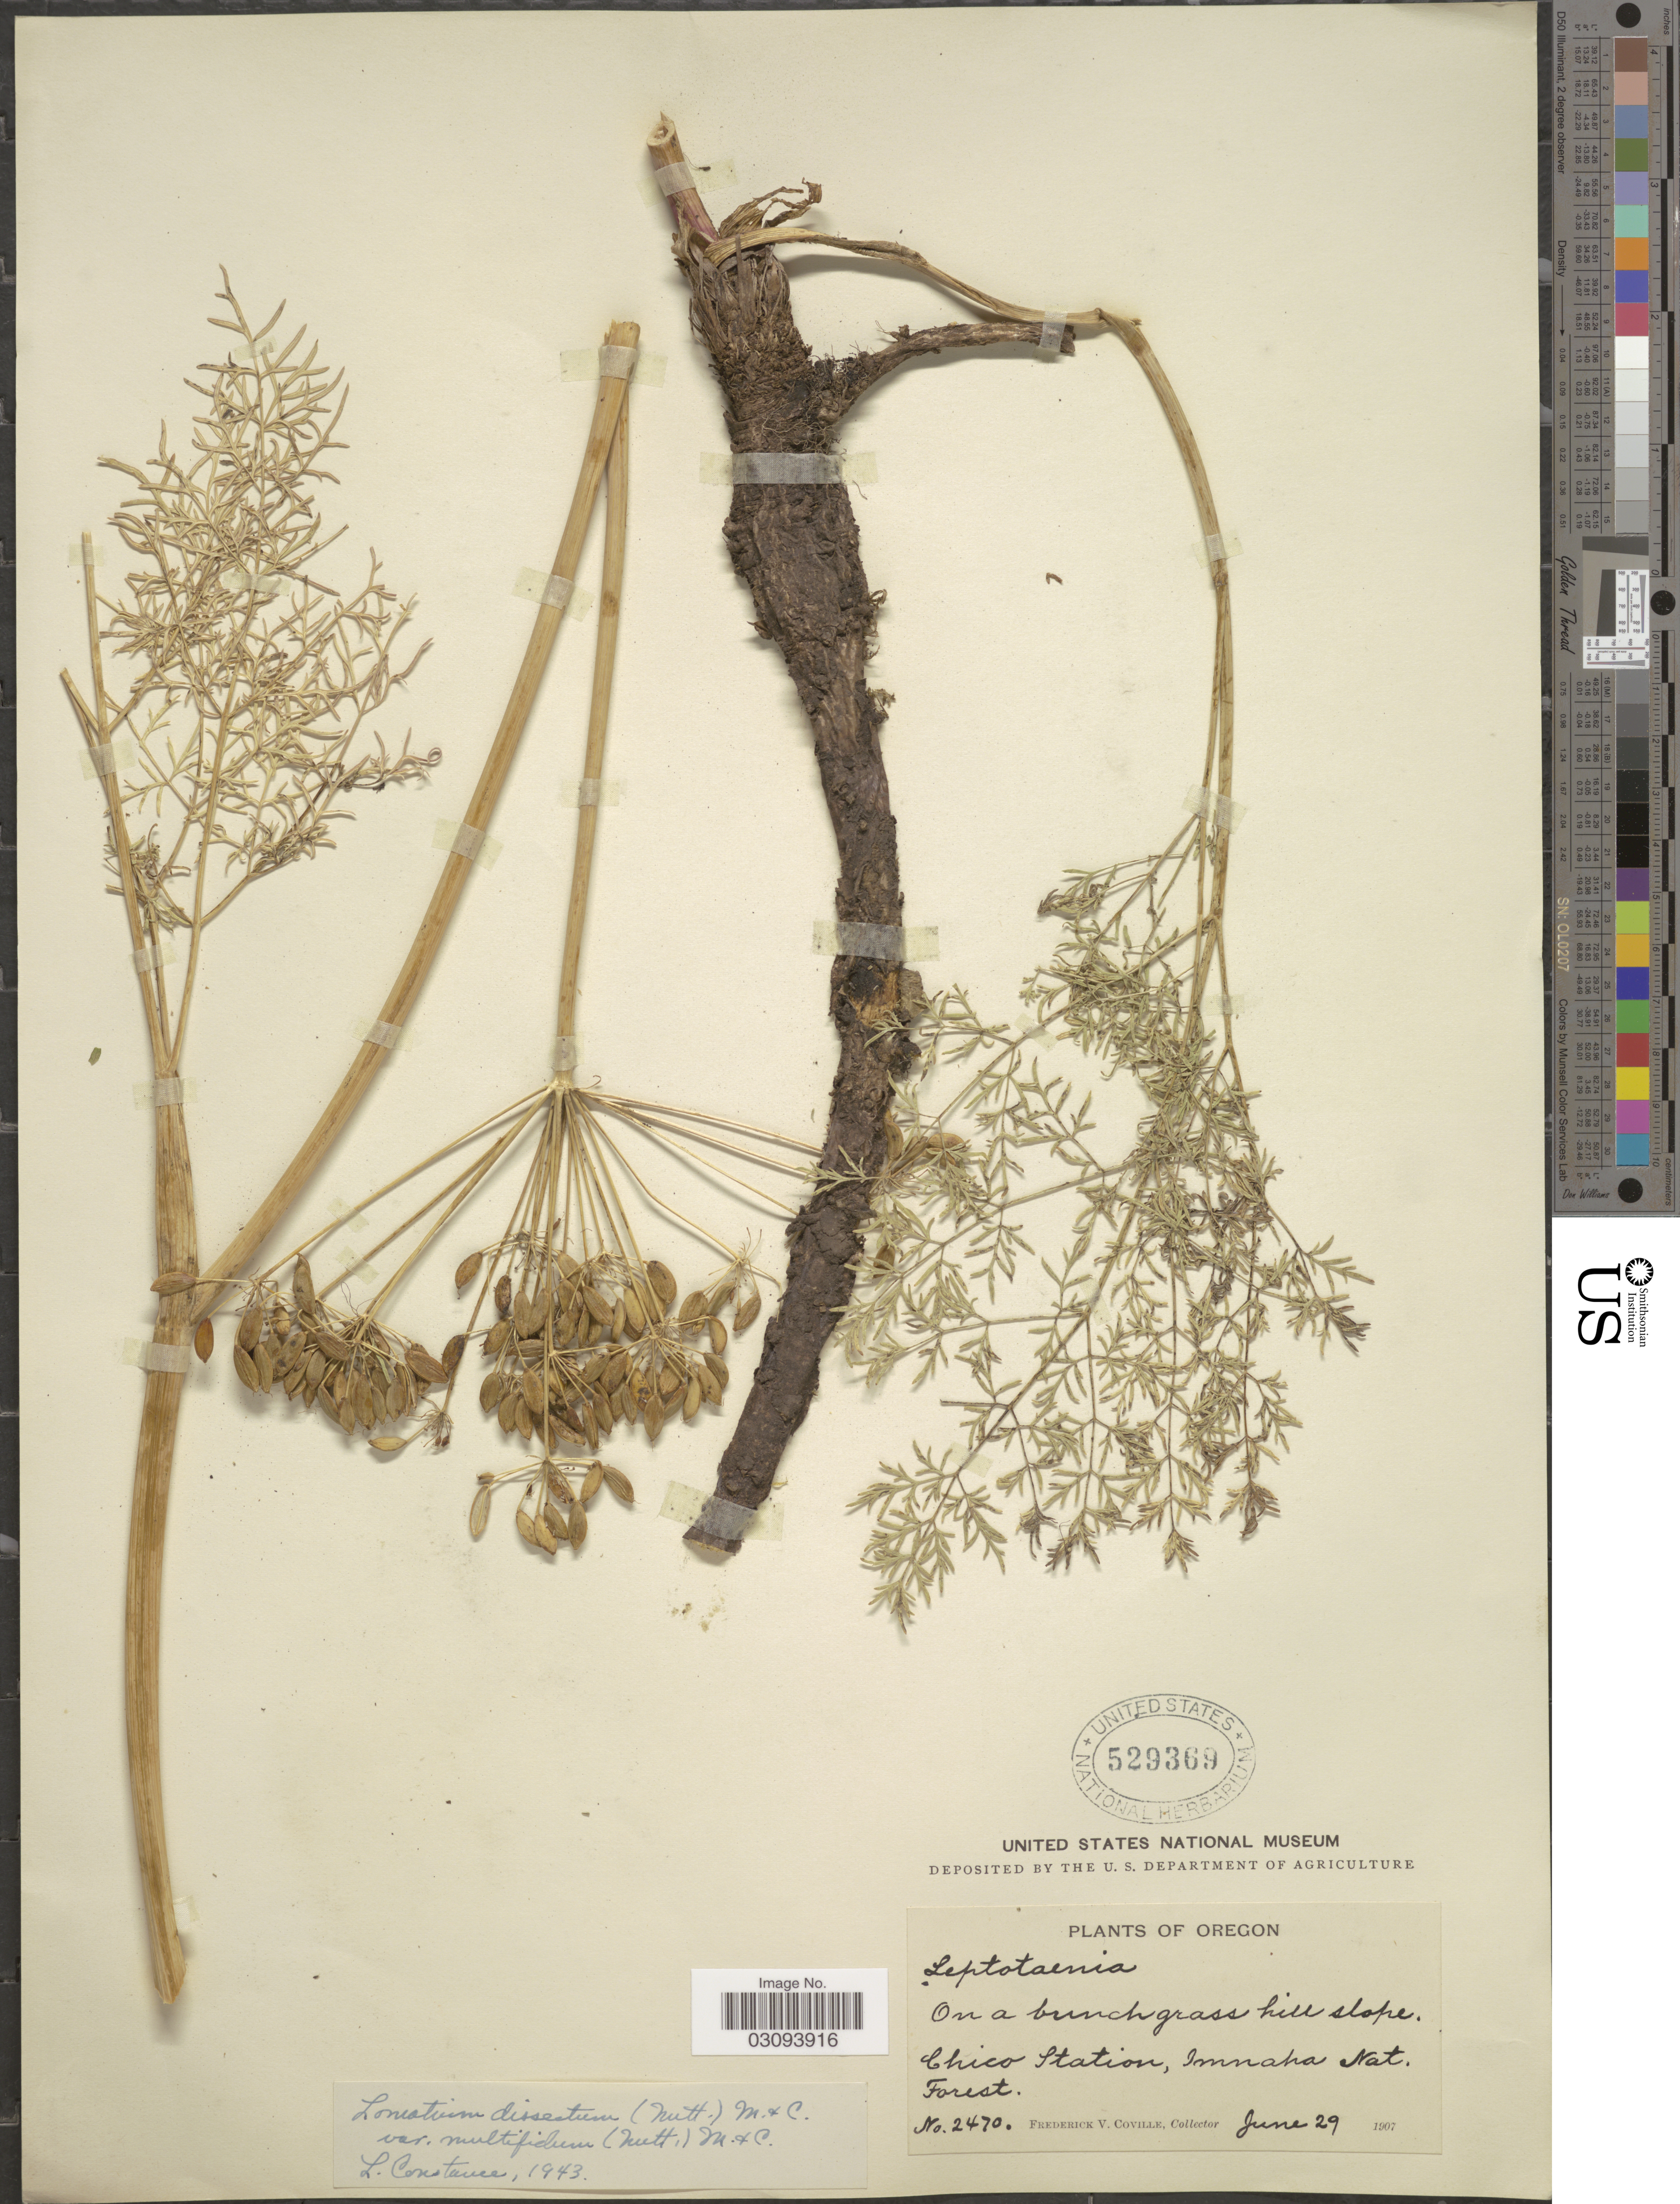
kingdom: Plantae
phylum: Tracheophyta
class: Magnoliopsida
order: Apiales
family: Apiaceae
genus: Lomatium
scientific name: Lomatium dissectum var. multifidum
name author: (Nutt.) Mathias & Constance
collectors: F. V. Coville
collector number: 2470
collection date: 1907-06-29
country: United States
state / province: Oregon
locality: Chico Station, Imnaha Nat. Forest.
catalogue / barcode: US 529369